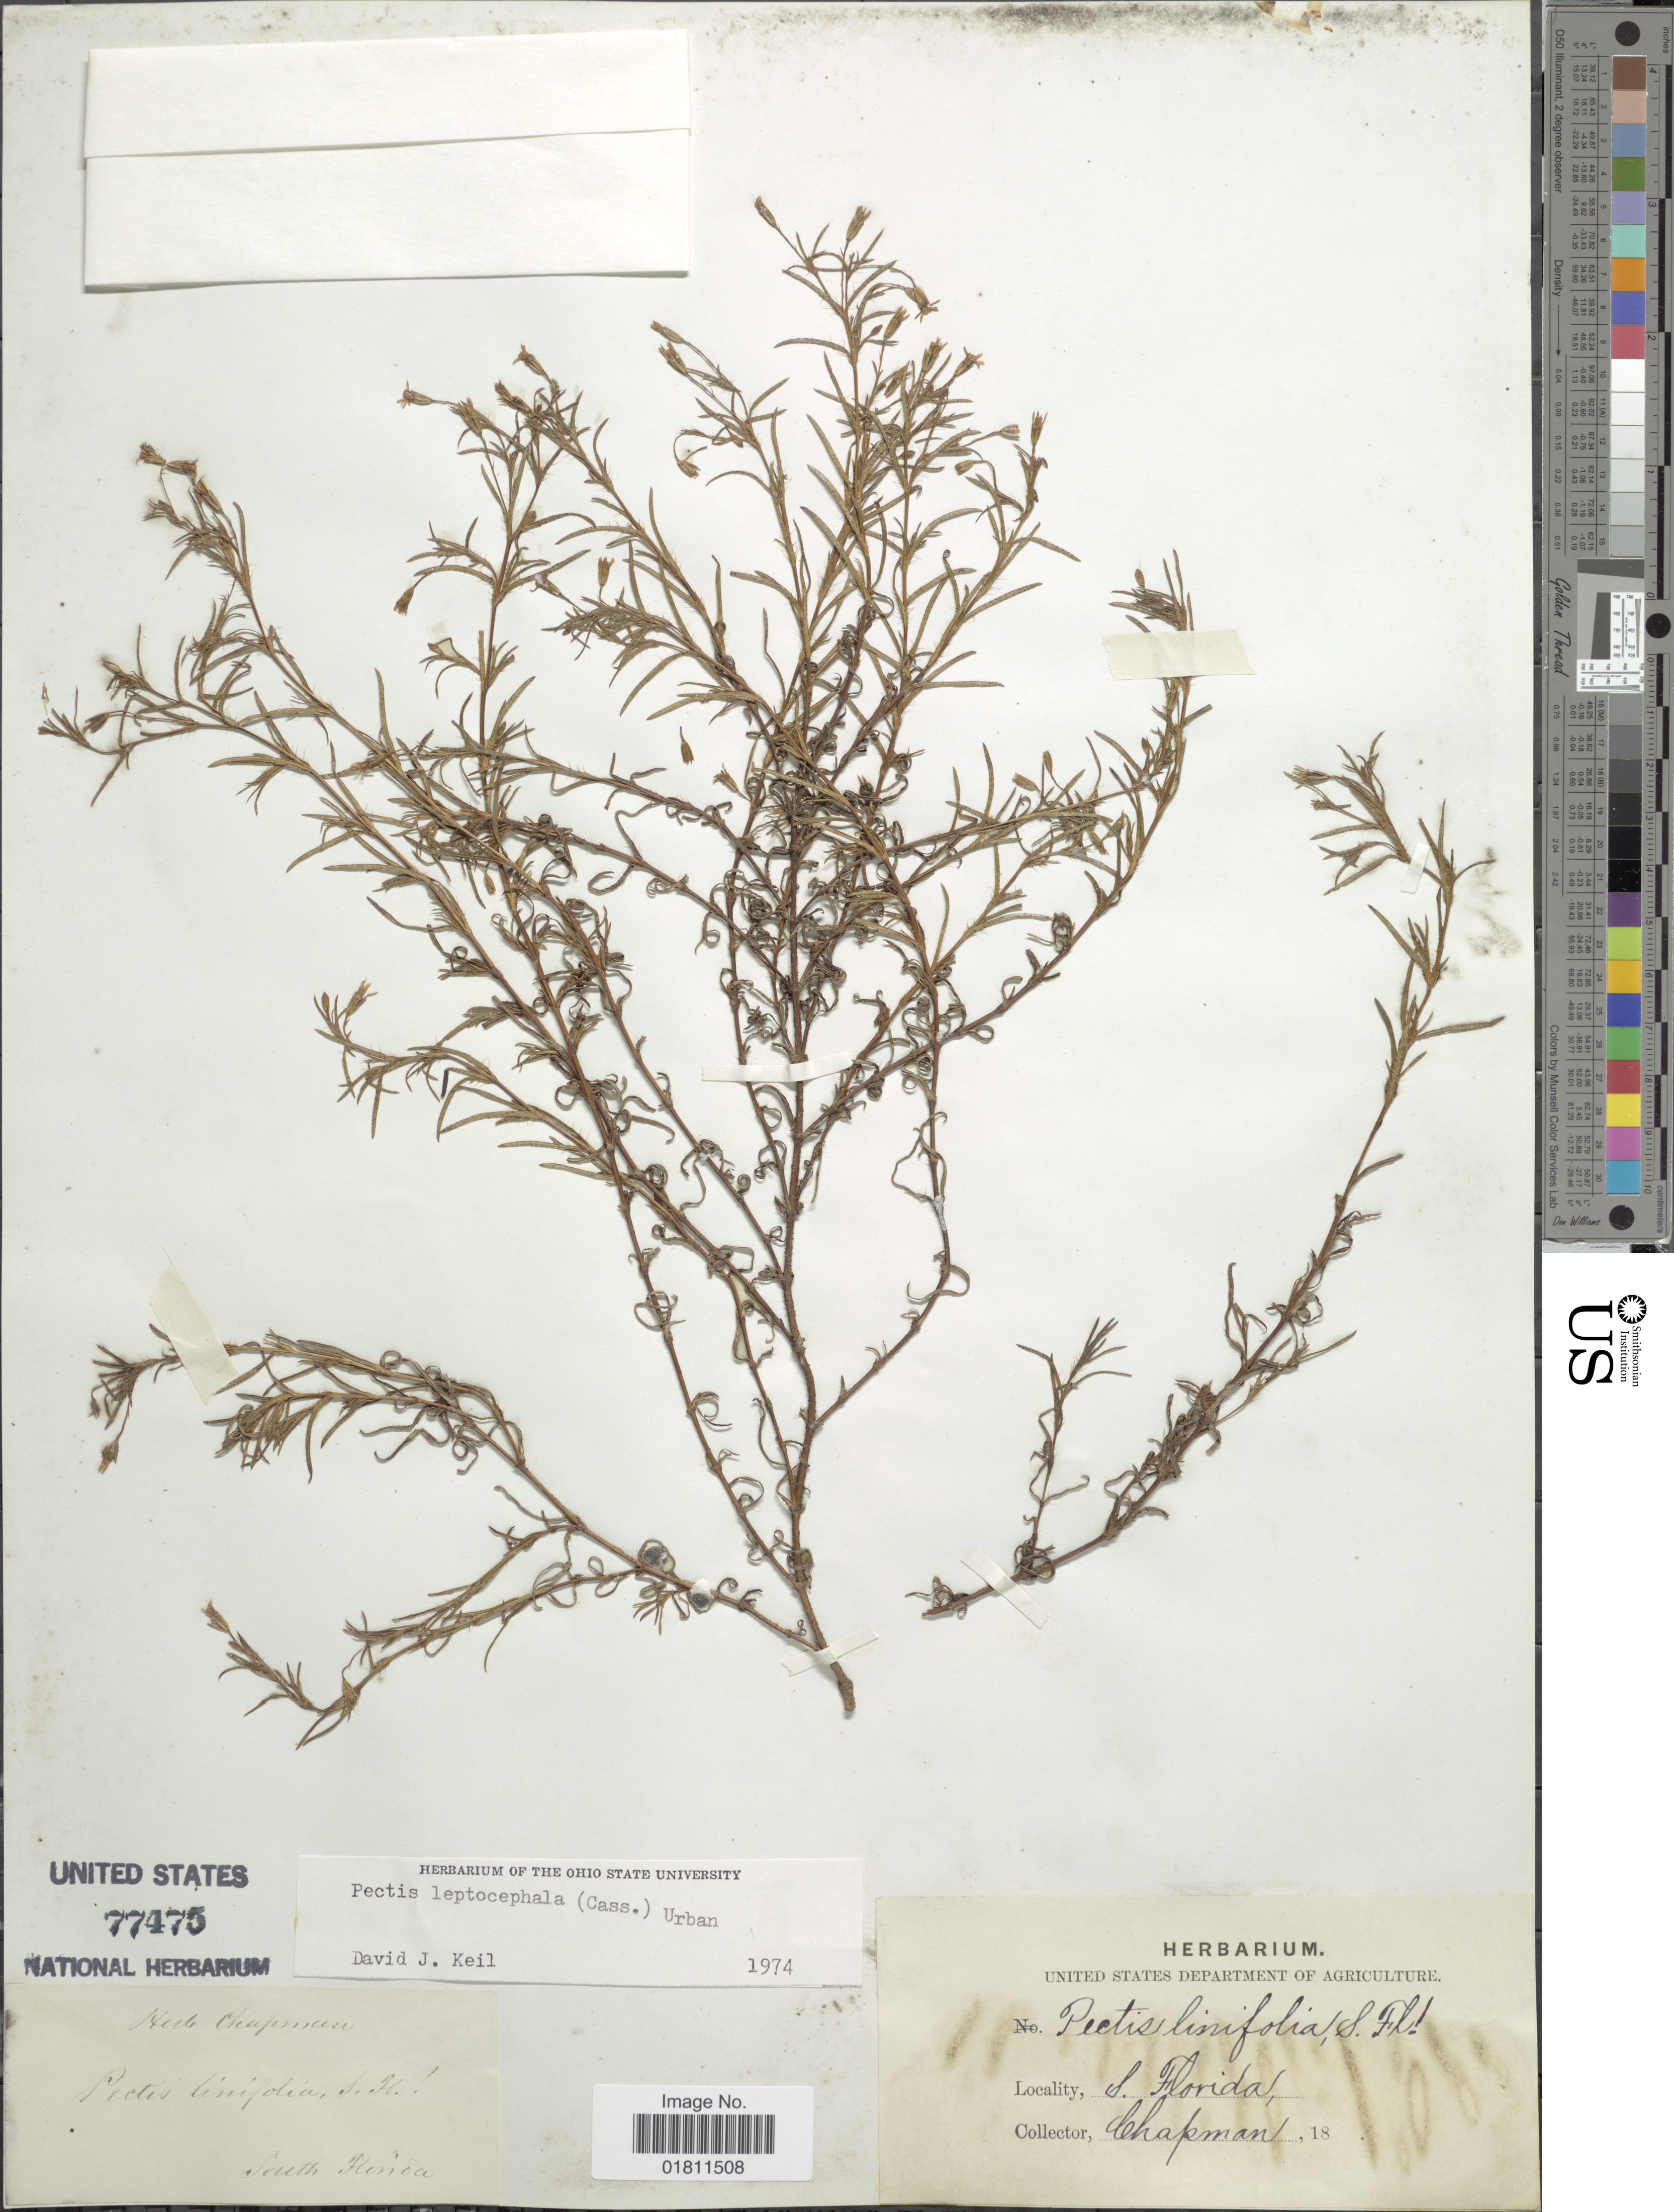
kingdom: Plantae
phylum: Tracheophyta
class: Magnoliopsida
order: Asterales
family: Asteraceae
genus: Pectis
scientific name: Pectis leptocephala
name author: (Cass.) Urb.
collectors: A. Chapman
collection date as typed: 18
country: United States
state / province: Florida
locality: South Florida.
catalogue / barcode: US 77475